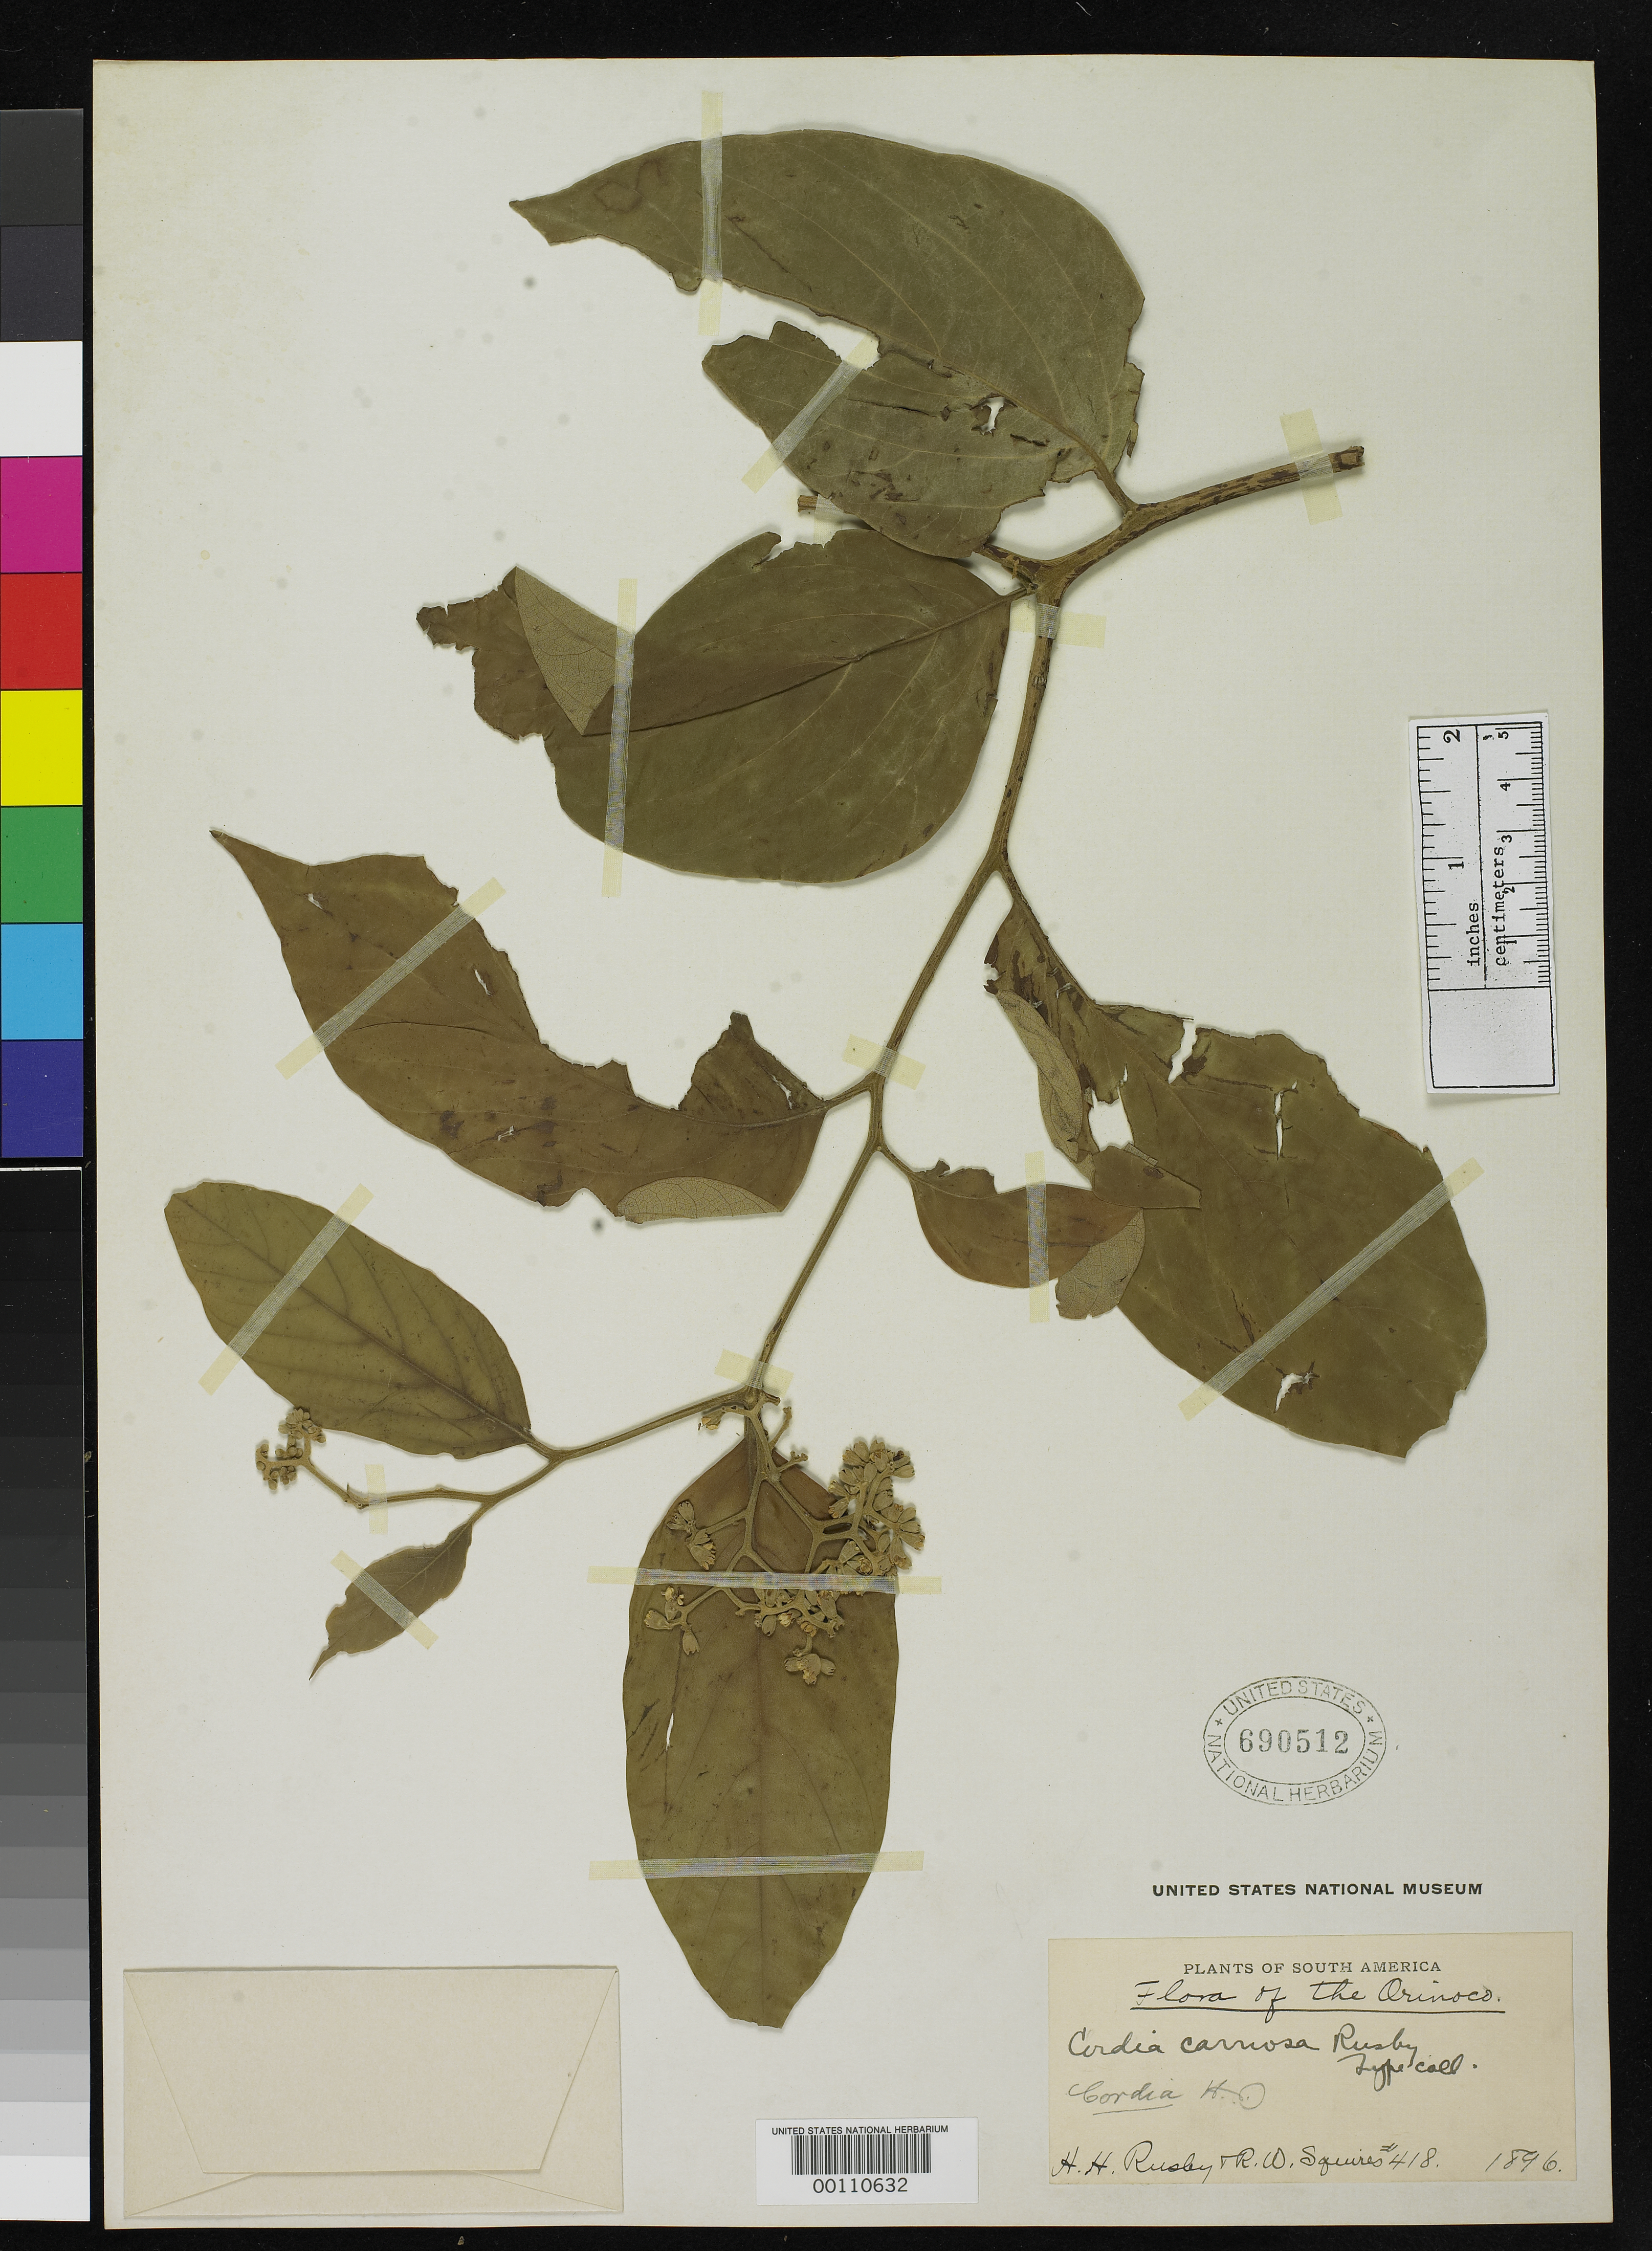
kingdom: Plantae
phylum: Tracheophyta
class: Magnoliopsida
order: Boraginales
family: Cordiaceae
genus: Cordia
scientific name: Cordia carnosa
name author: Rusby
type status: Isotype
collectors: H. H. Rusby & R. Squires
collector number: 418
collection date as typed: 1896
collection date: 1896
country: Venezuela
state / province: Delta Amacuro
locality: Lower Orinoco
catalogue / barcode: US 690512